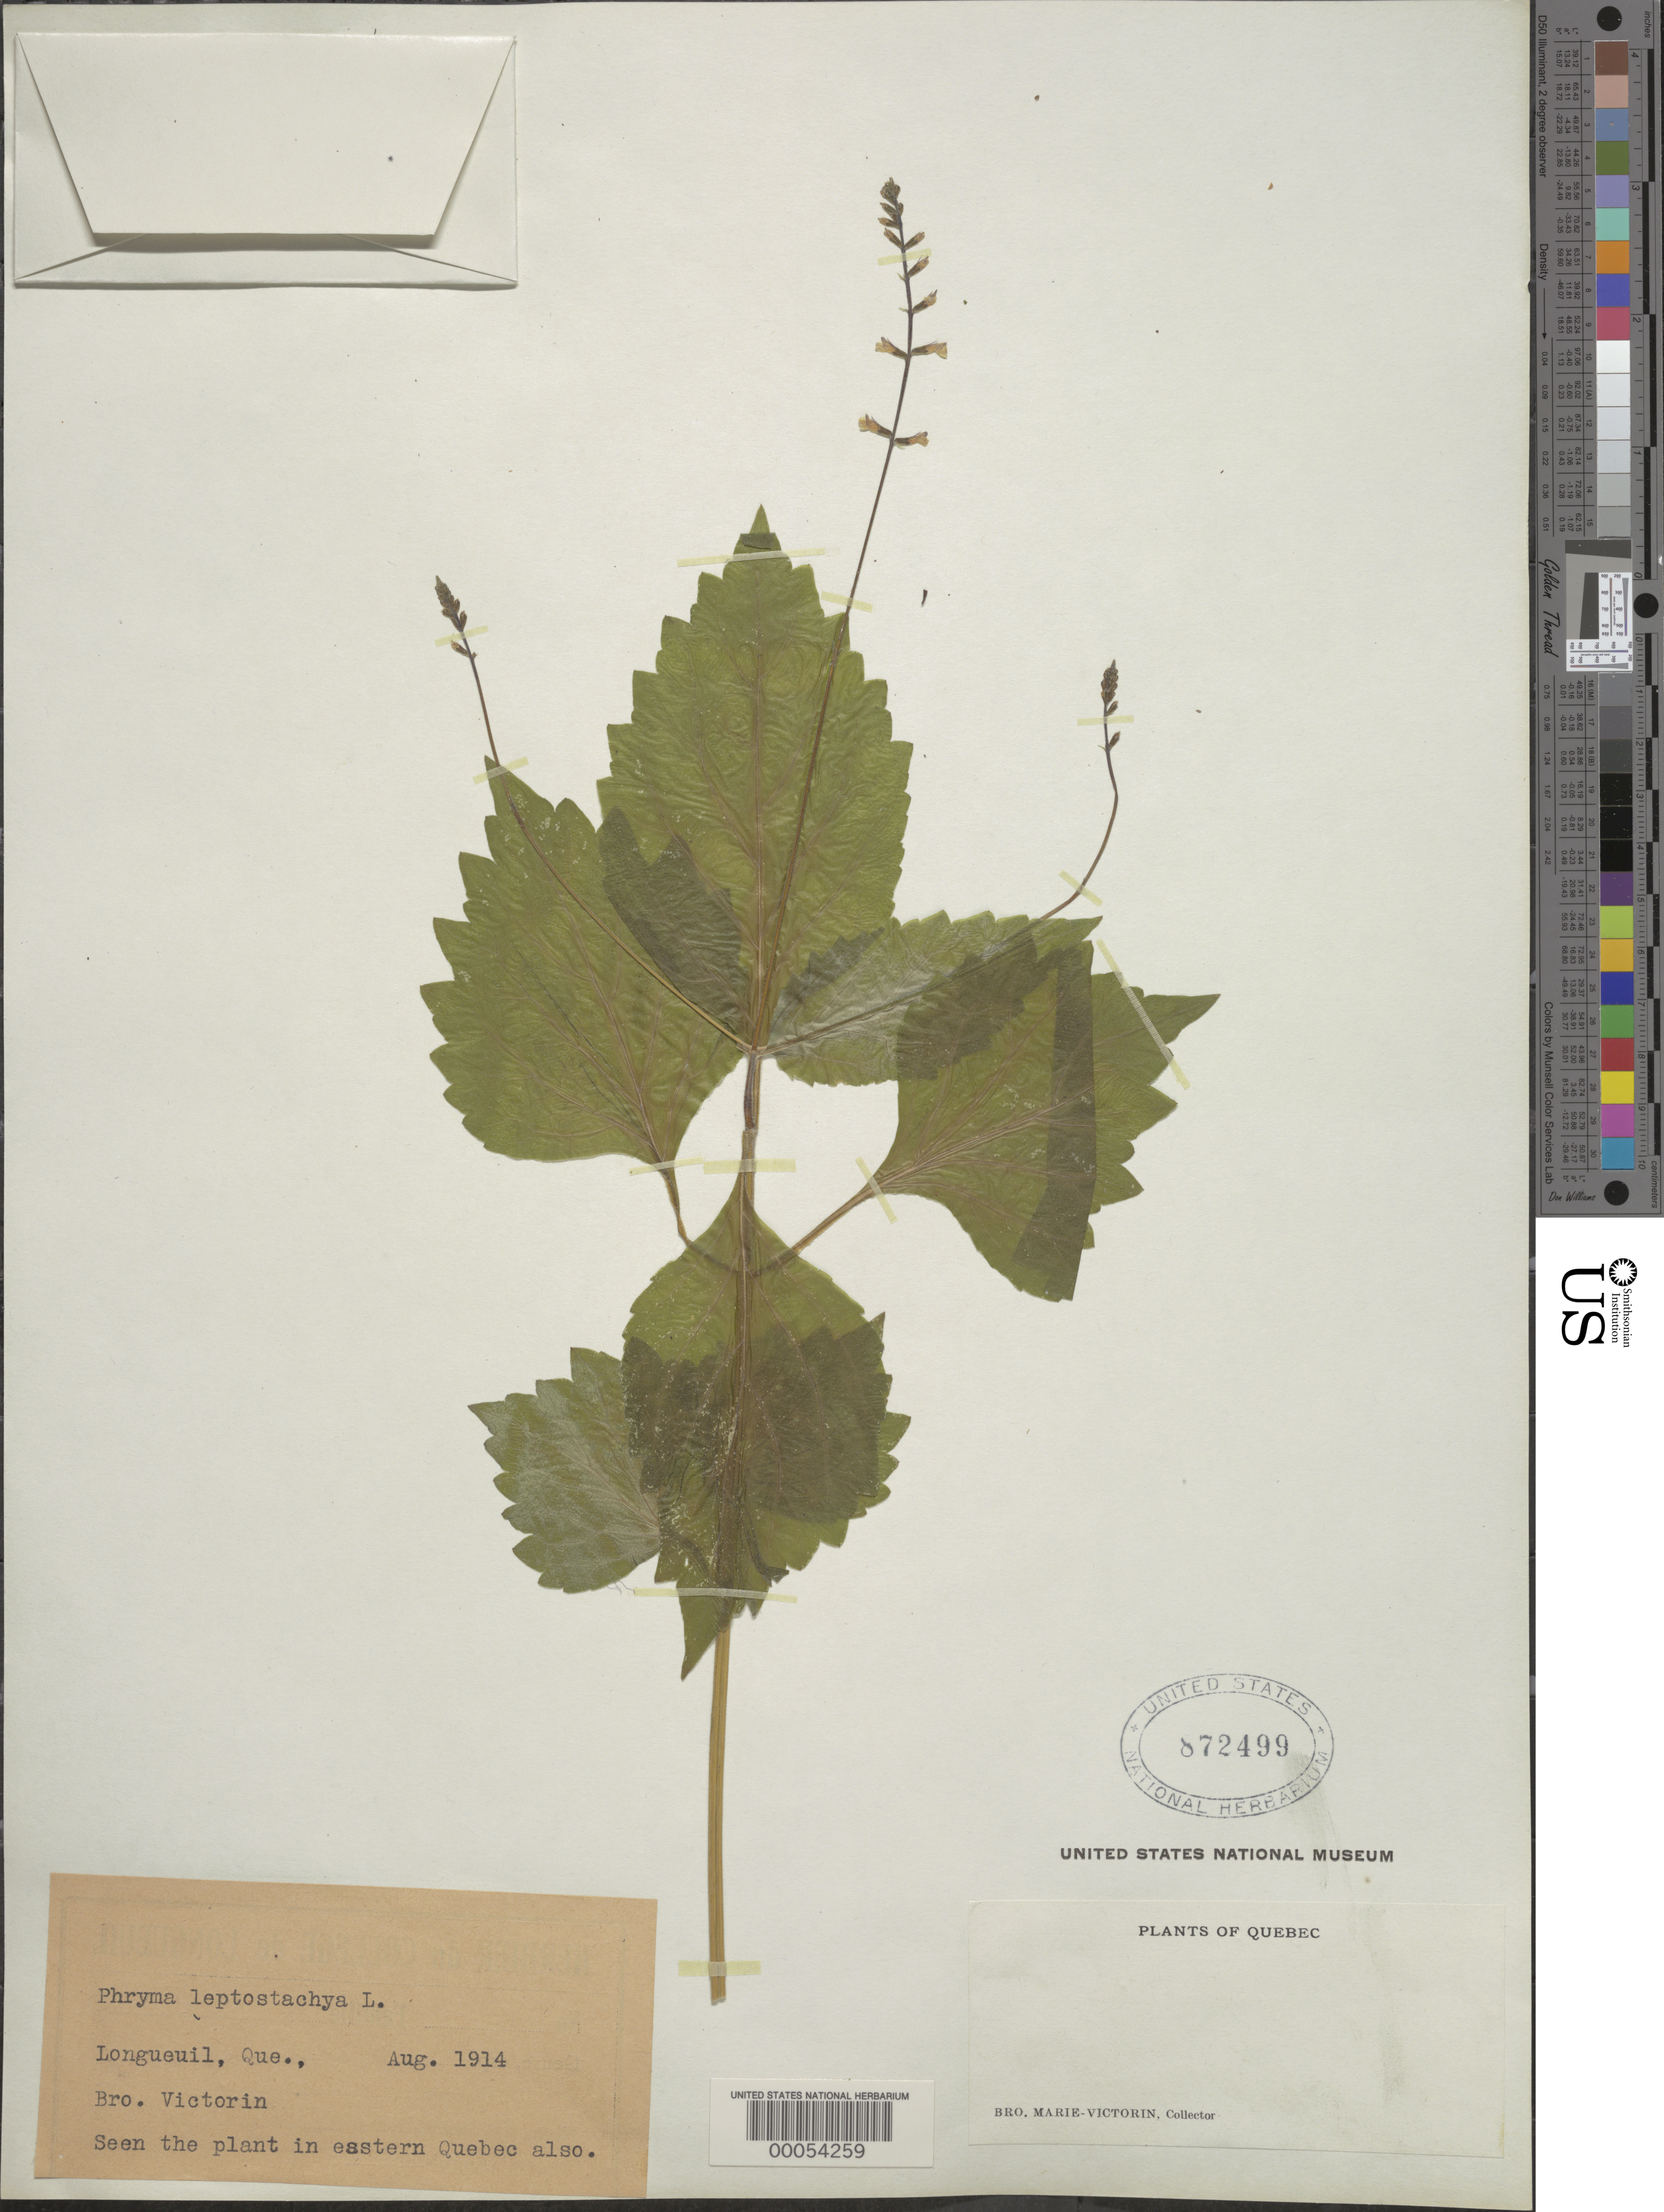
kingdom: Plantae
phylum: Tracheophyta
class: Magnoliopsida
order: Lamiales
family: Phrymaceae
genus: Phryma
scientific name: Phryma leptostachya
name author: L.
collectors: Fr. Marie-Victorin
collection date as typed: Aug 1914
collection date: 1914-08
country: Canada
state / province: Quebec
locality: Longueuil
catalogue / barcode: US 872499